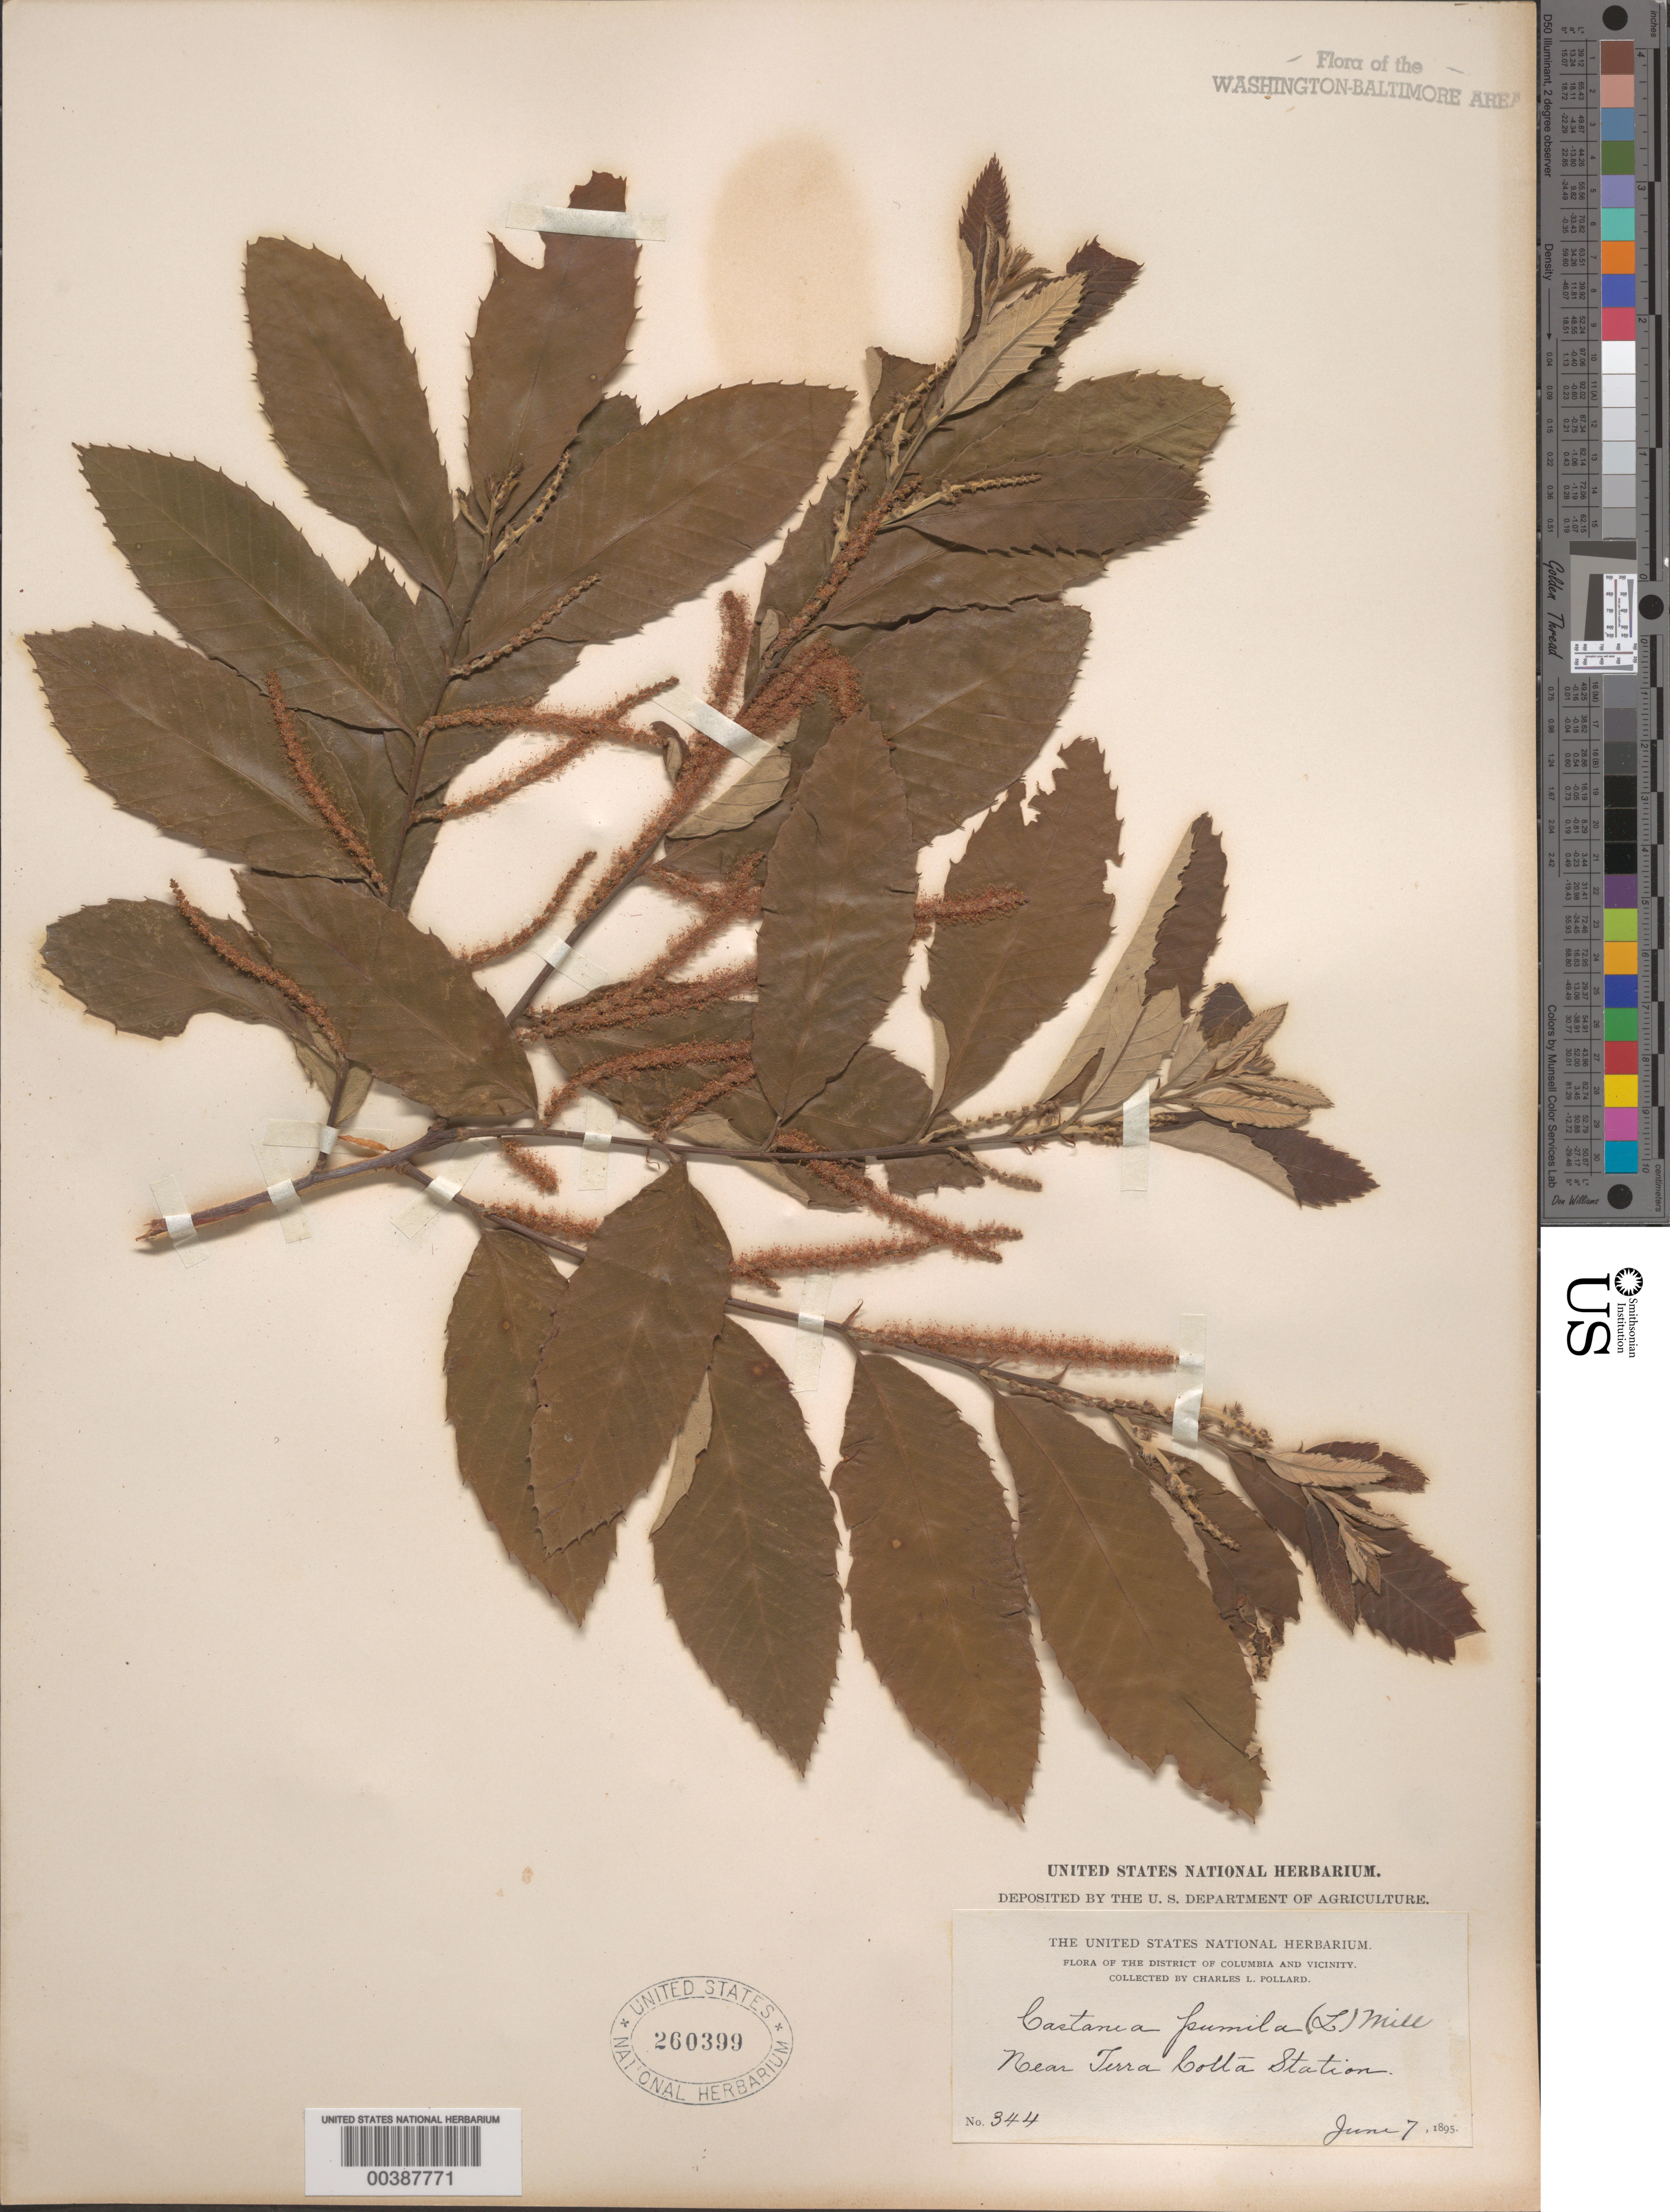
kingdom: Plantae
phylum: Tracheophyta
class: Magnoliopsida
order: Fagales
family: Fagaceae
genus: Castanea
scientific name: Castanea pumila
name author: (L.) Mill.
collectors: C. L. Pollard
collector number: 344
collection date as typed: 07 Jun 1895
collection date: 1895-06-07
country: United States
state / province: District of Columbia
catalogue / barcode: US 260399